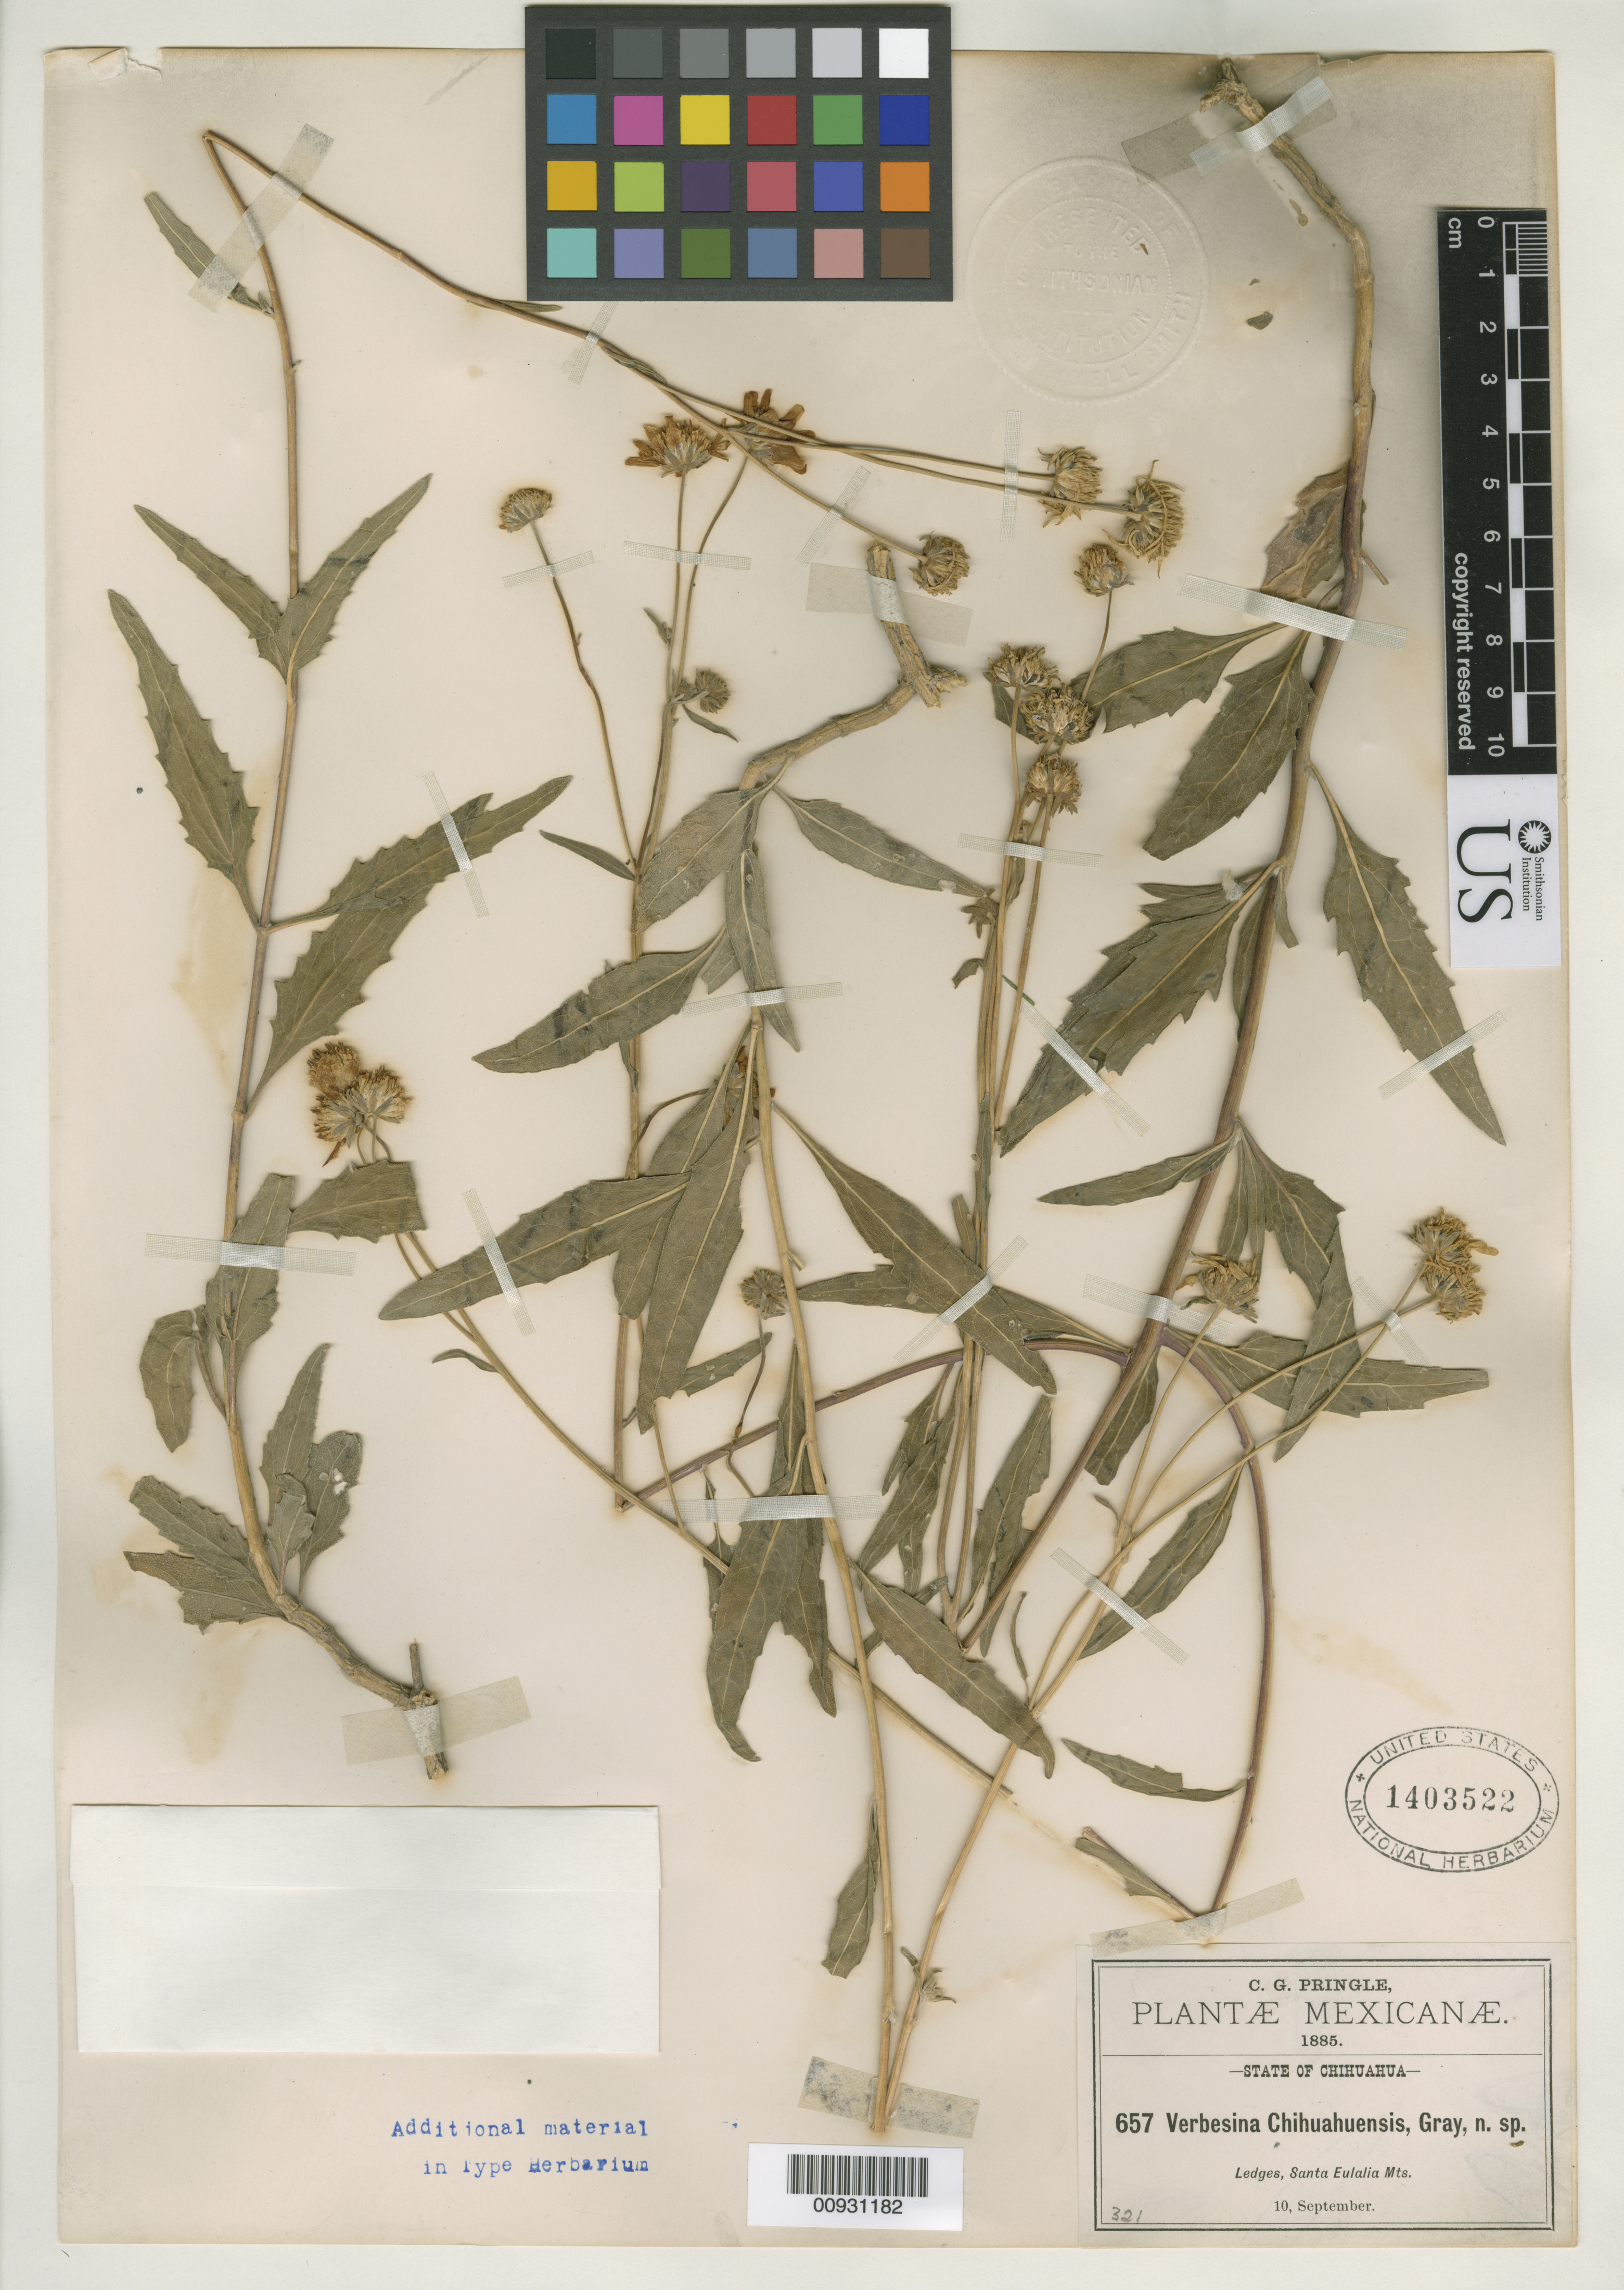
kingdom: Plantae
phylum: Tracheophyta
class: Magnoliopsida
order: Asterales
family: Asteraceae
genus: Verbesina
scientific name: Verbesina chihuahuensis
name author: A. Gray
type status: Isotype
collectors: C. G. Pringle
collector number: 657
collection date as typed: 10 Sep 1885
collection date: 1885-09-10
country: Mexico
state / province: Chihuahua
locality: Santa Eulalia Mts.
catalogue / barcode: US 1403522